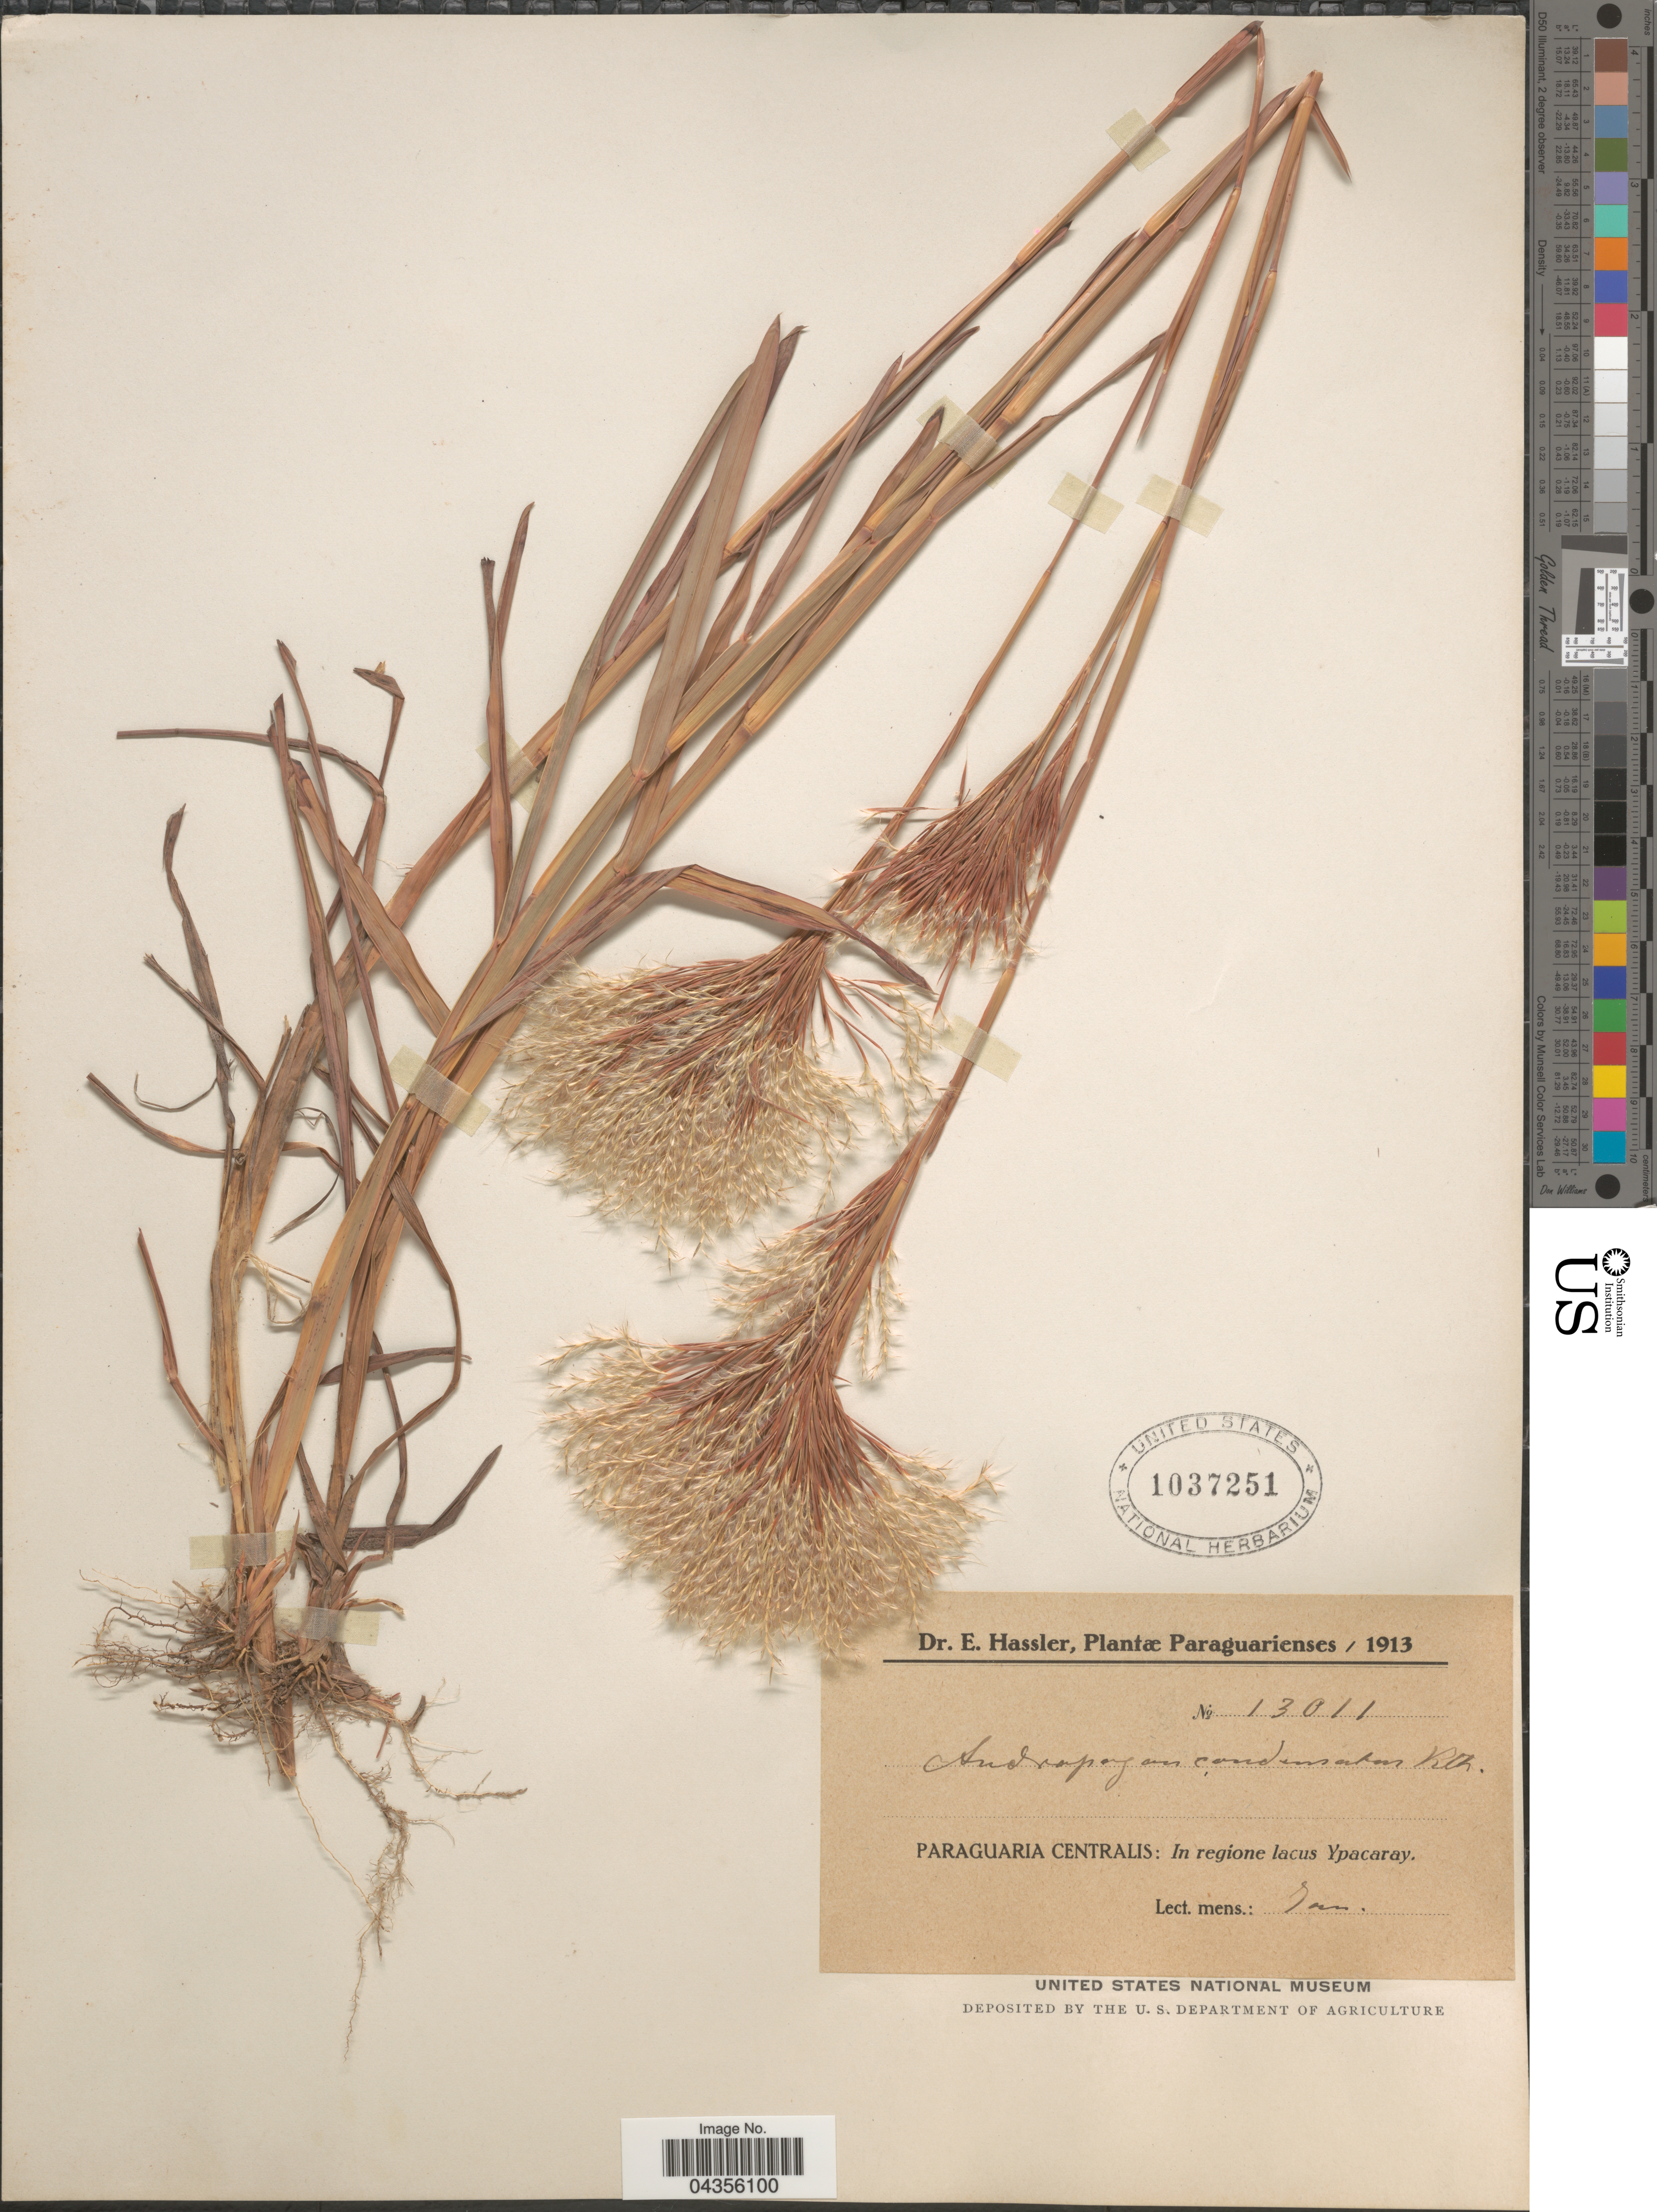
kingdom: Plantae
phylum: Tracheophyta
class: Liliopsida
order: Poales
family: Poaceae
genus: Schizachyrium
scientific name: Schizachyrium condensatum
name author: (Kunth) Nees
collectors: E. Hassler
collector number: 13011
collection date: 1913-01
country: Paraguay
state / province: Paraguari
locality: Paraguaria Centralis: In regione lacus Ypacaray.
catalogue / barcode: US 1037251